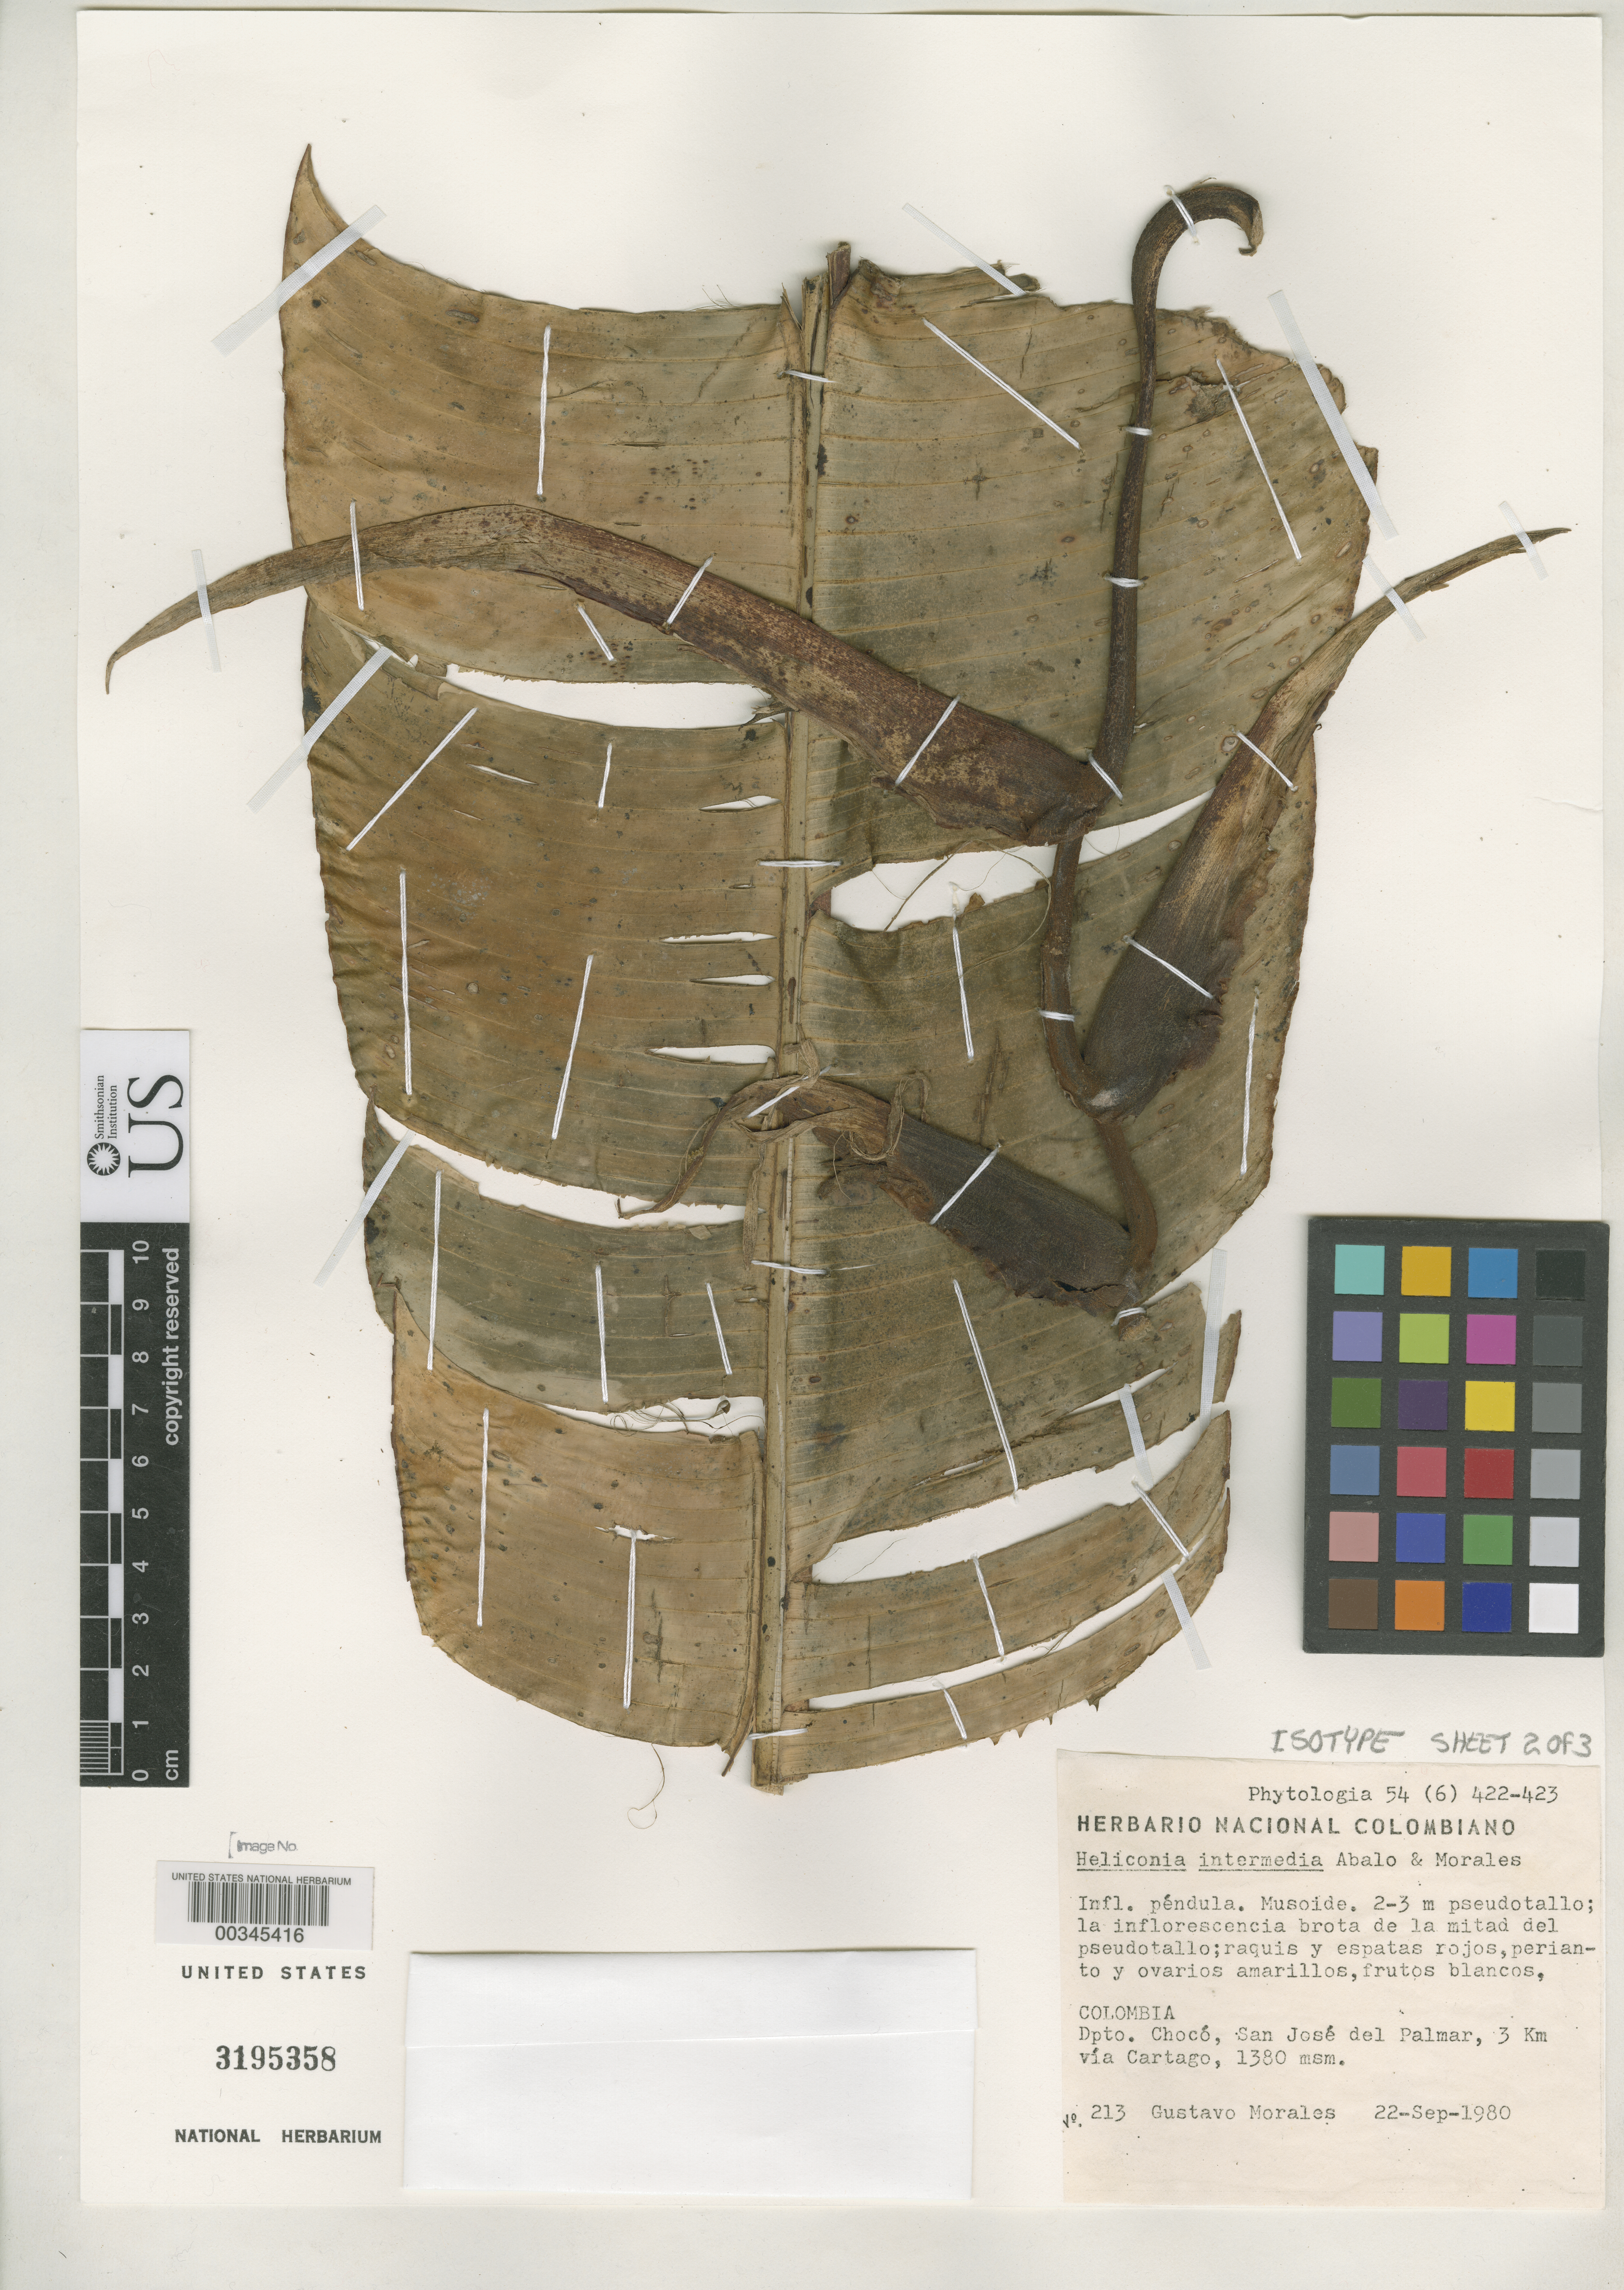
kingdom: Plantae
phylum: Tracheophyta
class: Liliopsida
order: Zingiberales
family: Heliconiaceae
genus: Heliconia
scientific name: Heliconia intermedia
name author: Abalo & G. Morales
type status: Isotype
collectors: G. Morales L.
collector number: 213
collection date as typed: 22 Sep 1980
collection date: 1980-09-22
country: Colombia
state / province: Chocó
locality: San Jose del Palmar, 3 km via Cartago.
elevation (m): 1380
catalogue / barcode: US 3195358